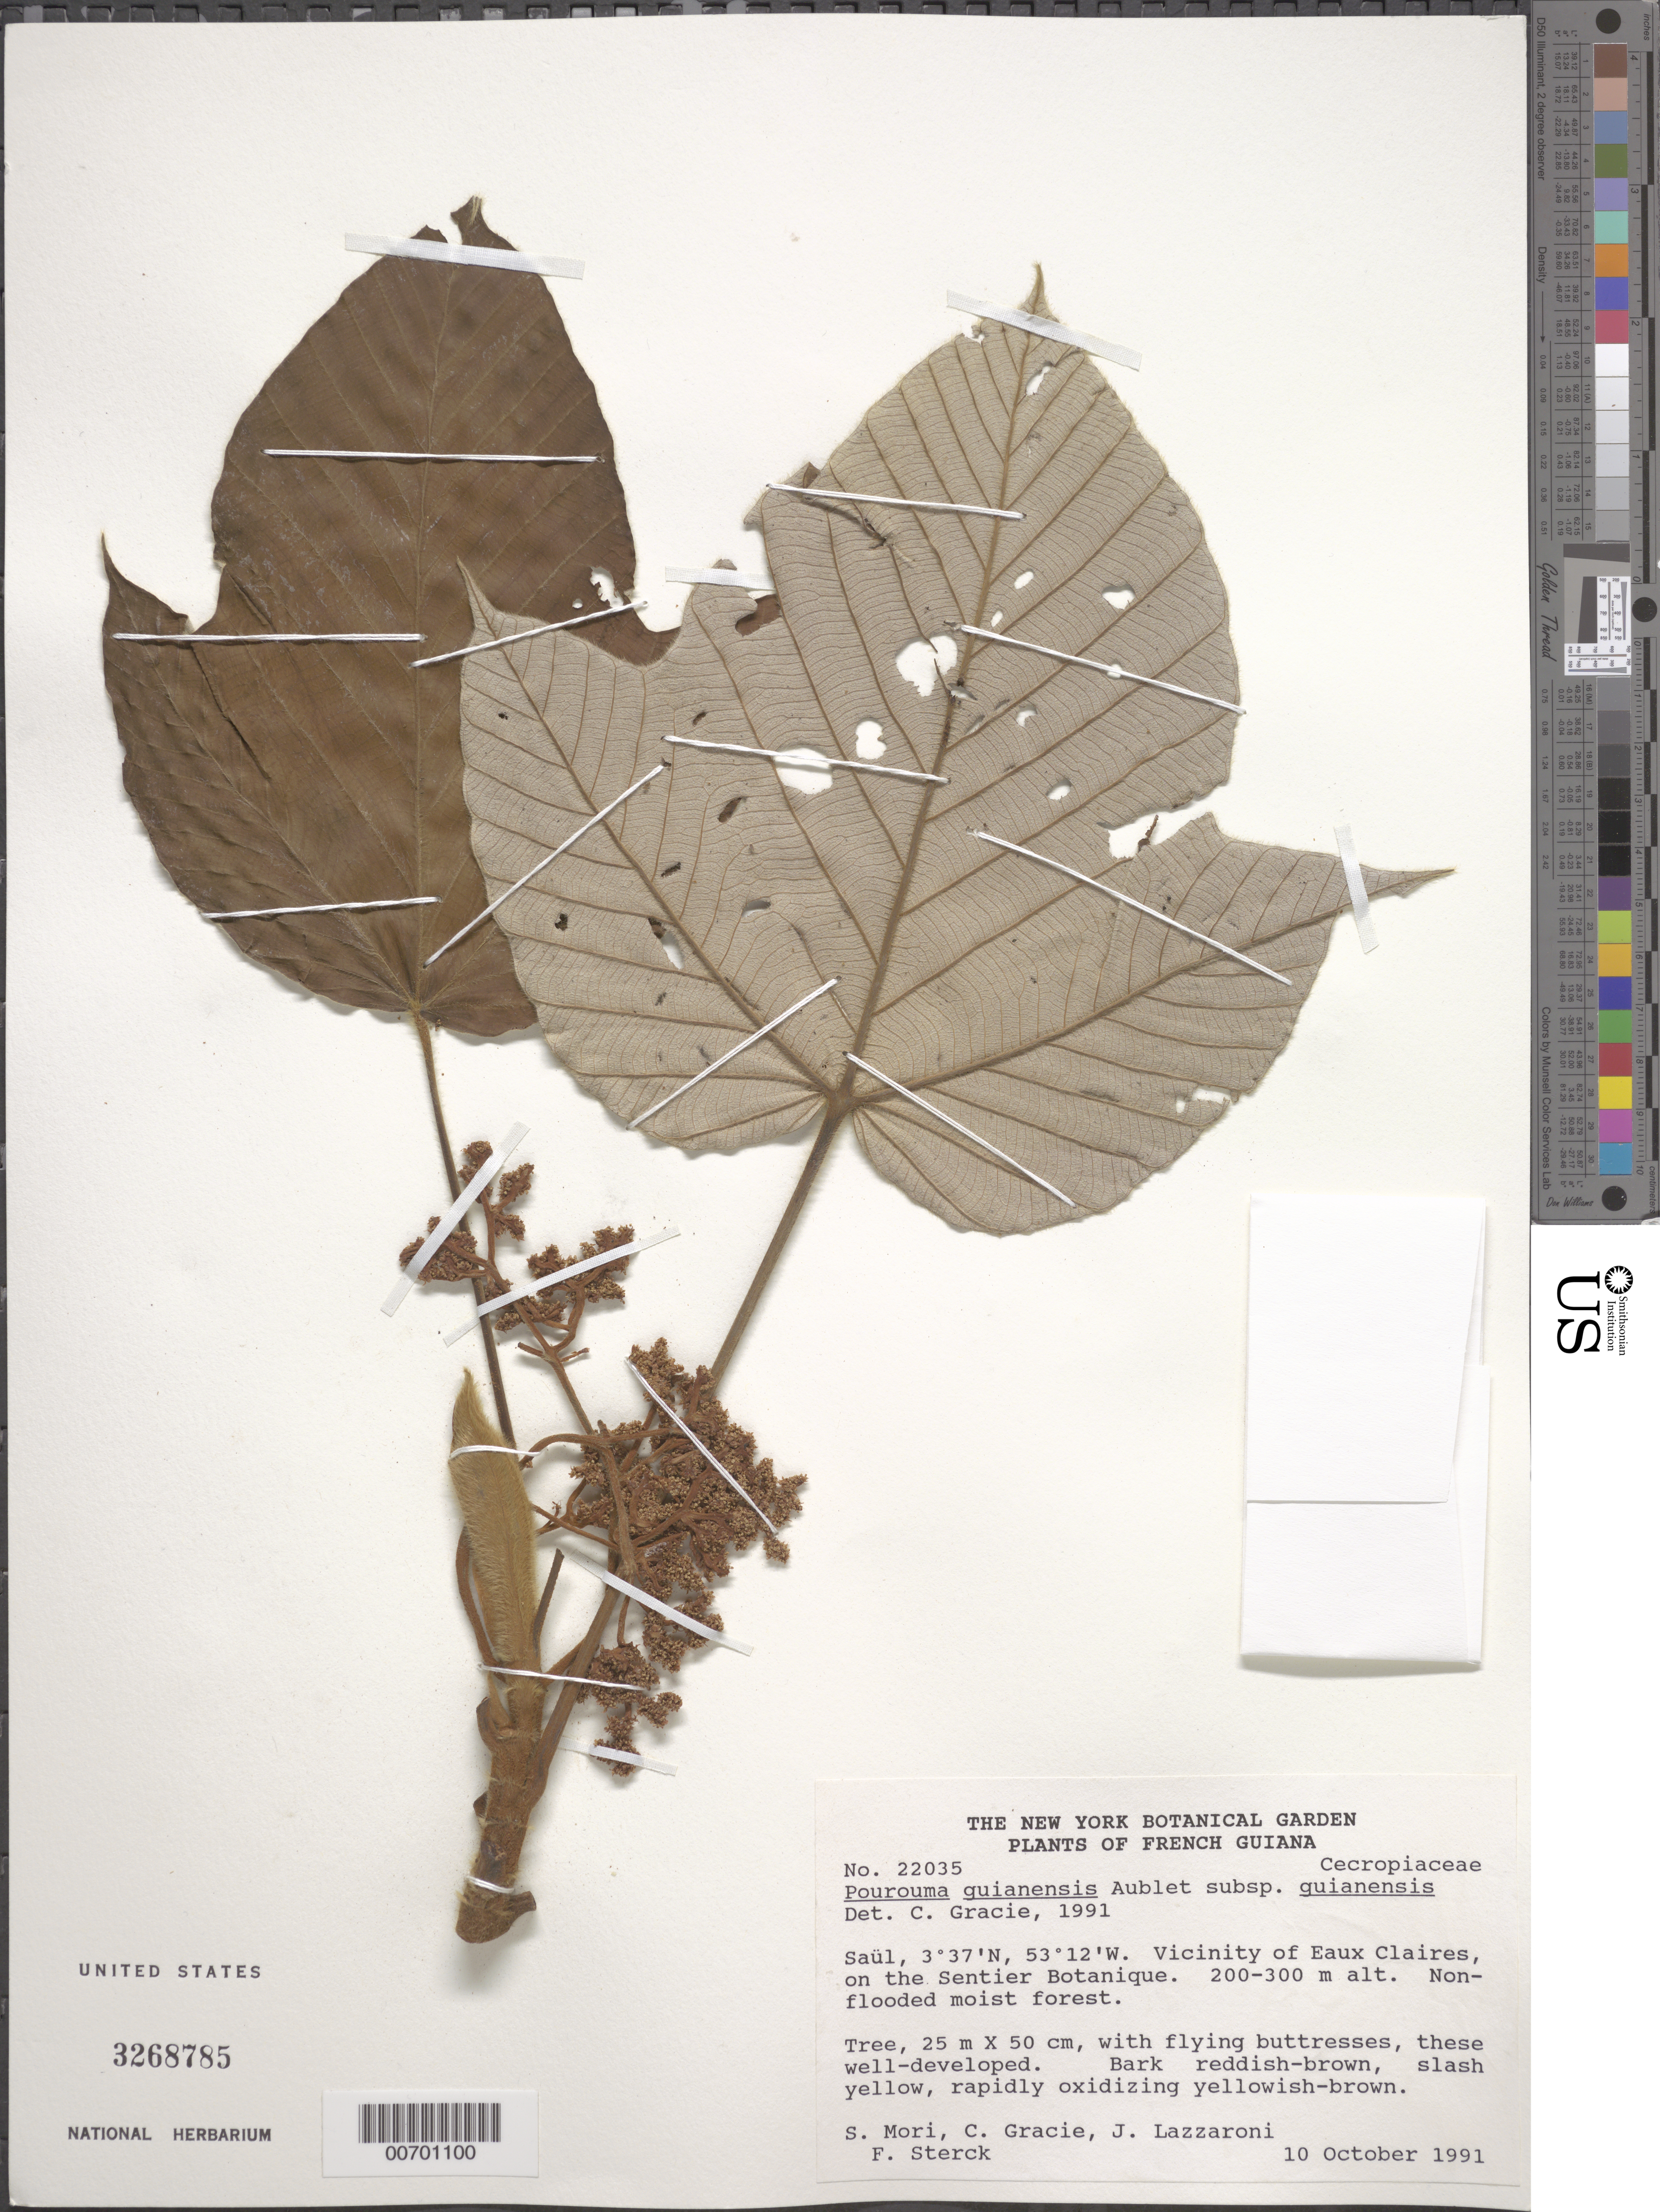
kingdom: Plantae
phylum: Tracheophyta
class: Magnoliopsida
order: Rosales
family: Urticaceae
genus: Pourouma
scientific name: Pourouma guianensis subsp. guianensis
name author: Aubl.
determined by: Gracie, Carol A.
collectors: S. Mori, C. A. Gracie, J. Lazzaroni, B. Rishel, D. Russell & F. Wright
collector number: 22035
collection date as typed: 10-Oct-91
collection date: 1991-10-10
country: French Guiana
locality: Saül, vicinity of Eaux Claires, on the Sentier Botanique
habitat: Non-flooded moist forest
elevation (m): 200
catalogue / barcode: US 3268785